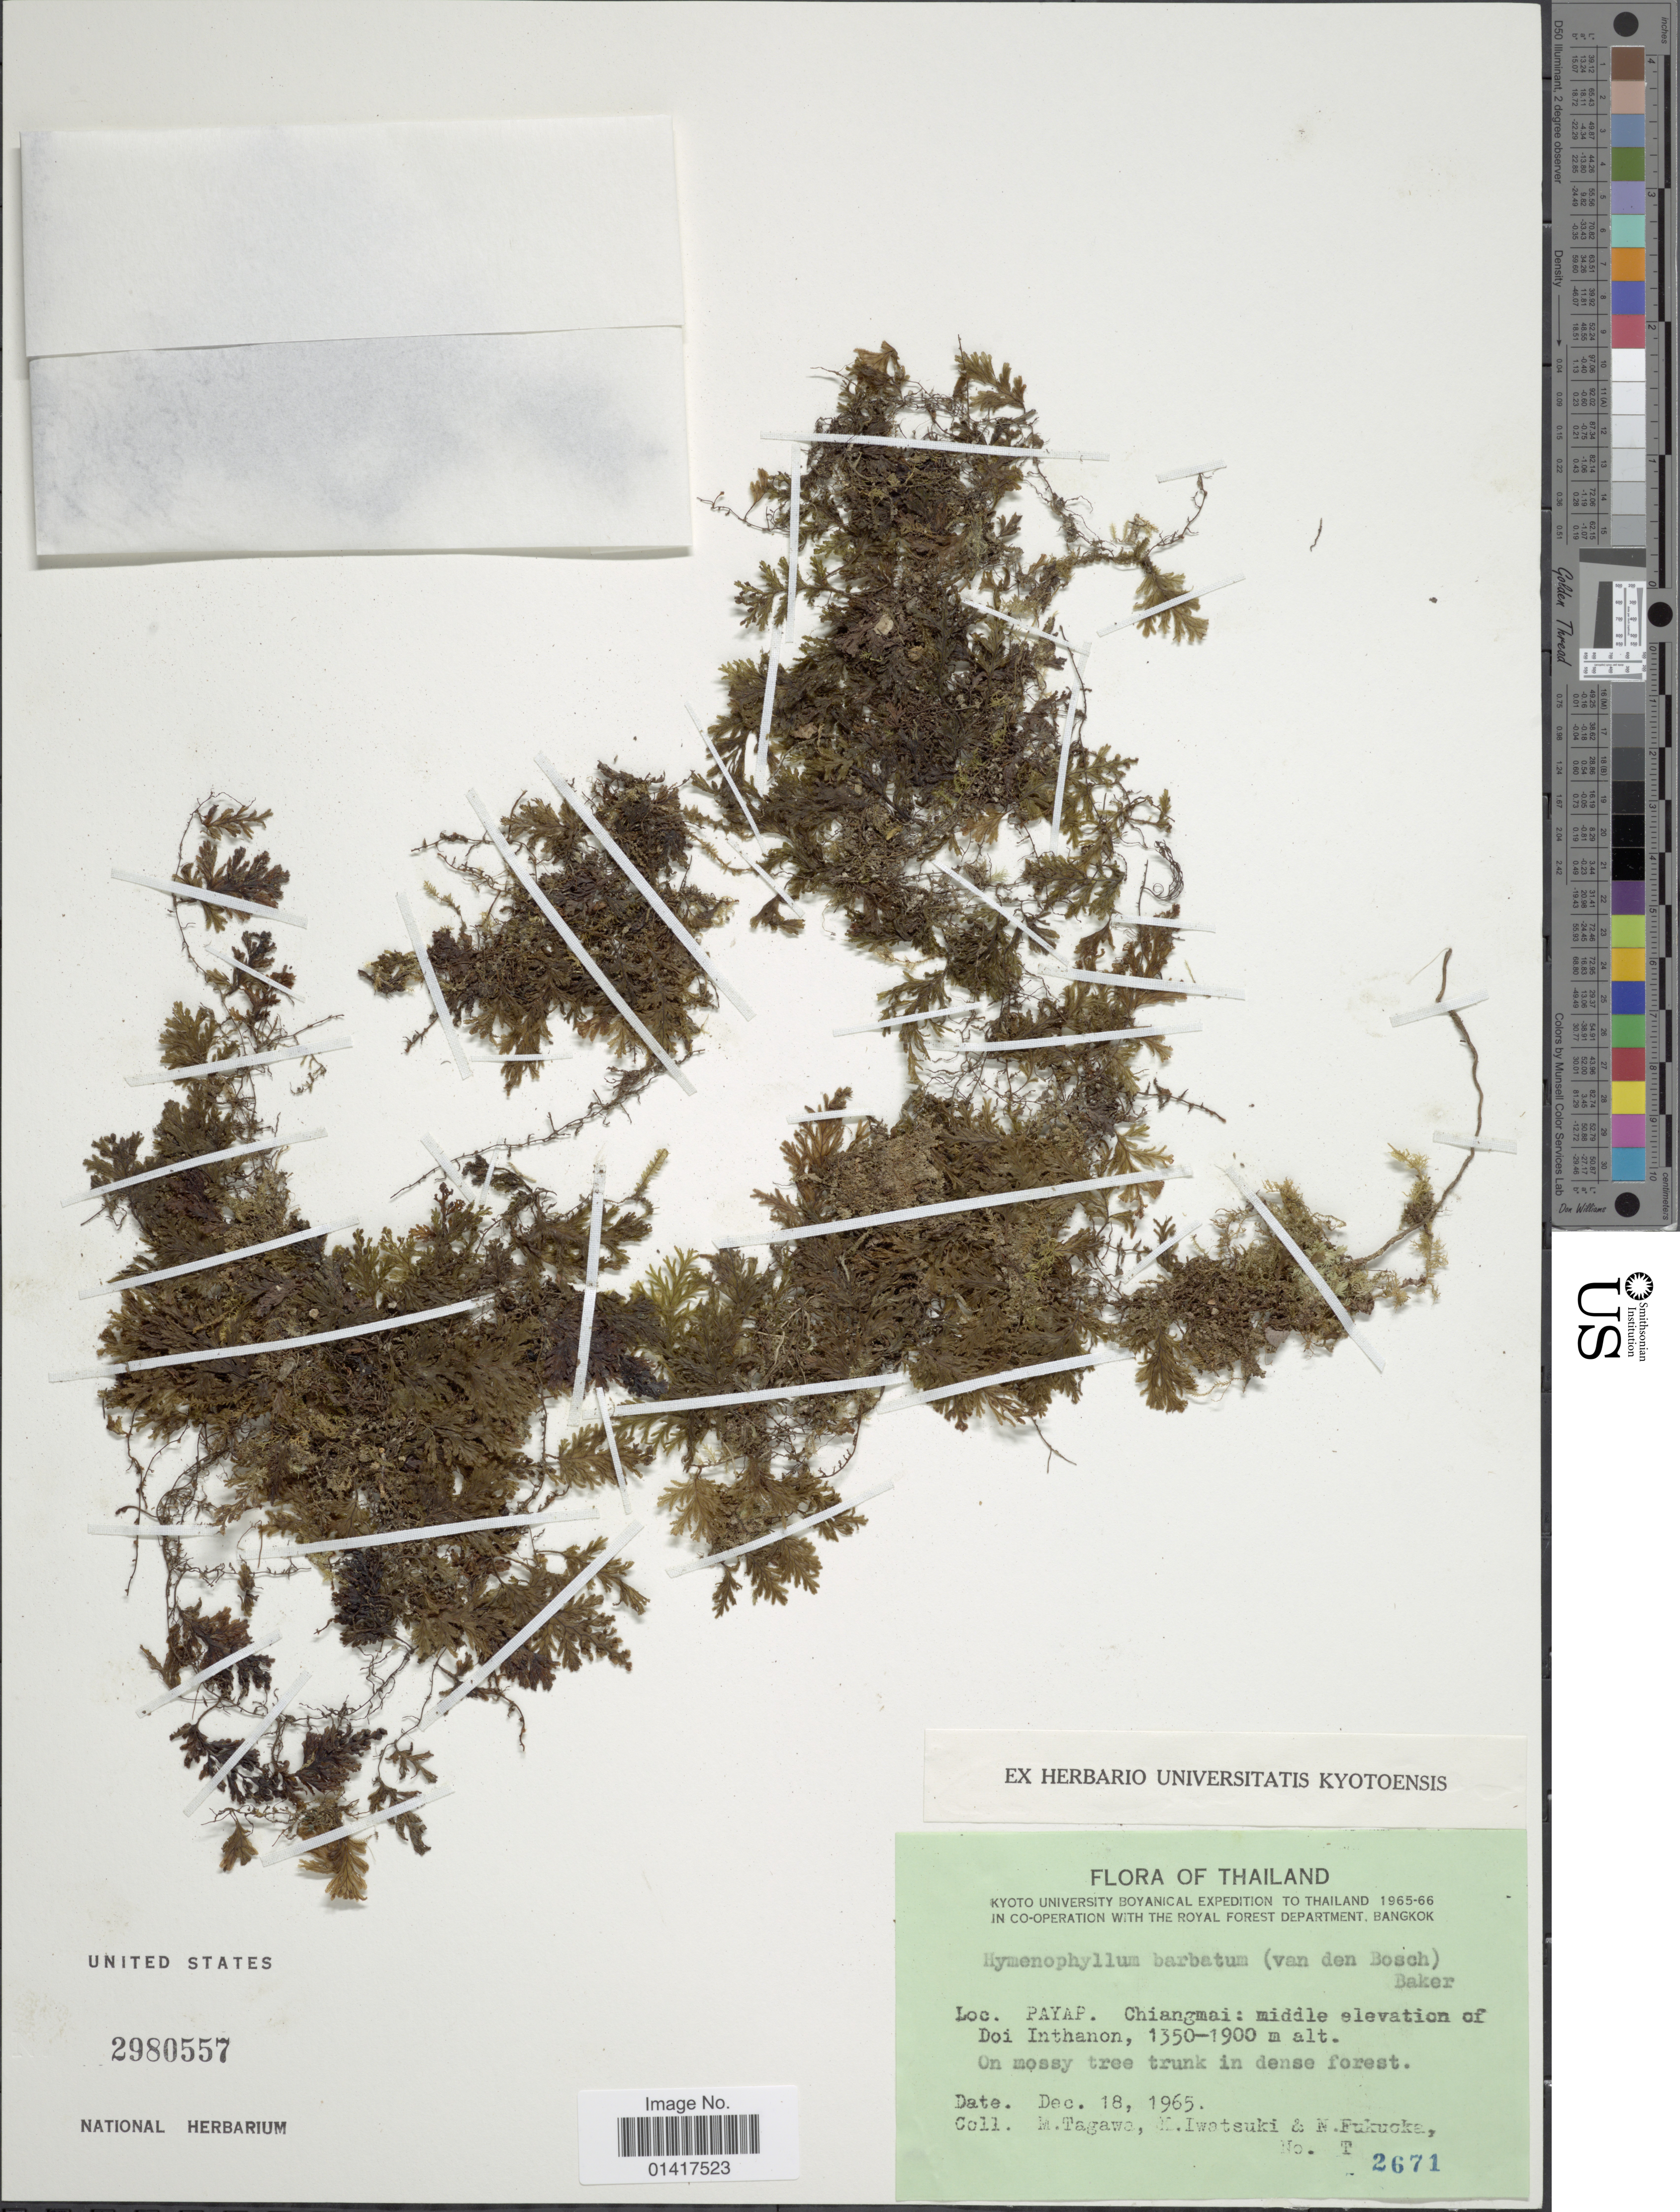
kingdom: Plantae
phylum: Tracheophyta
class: Polypodiopsida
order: Hymenophyllales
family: Hymenophyllaceae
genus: Hymenophyllum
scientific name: Hymenophyllum barbatum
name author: (Bosch) Baker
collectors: M. Tagawa, K. Iwatsuki & N. Fukuoka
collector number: T 2671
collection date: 1965-12-18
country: Thailand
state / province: Chiang Mai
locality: Payap. Chiangmai: middle elevation of Doi Inthanon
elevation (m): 1350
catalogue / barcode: US 2980557